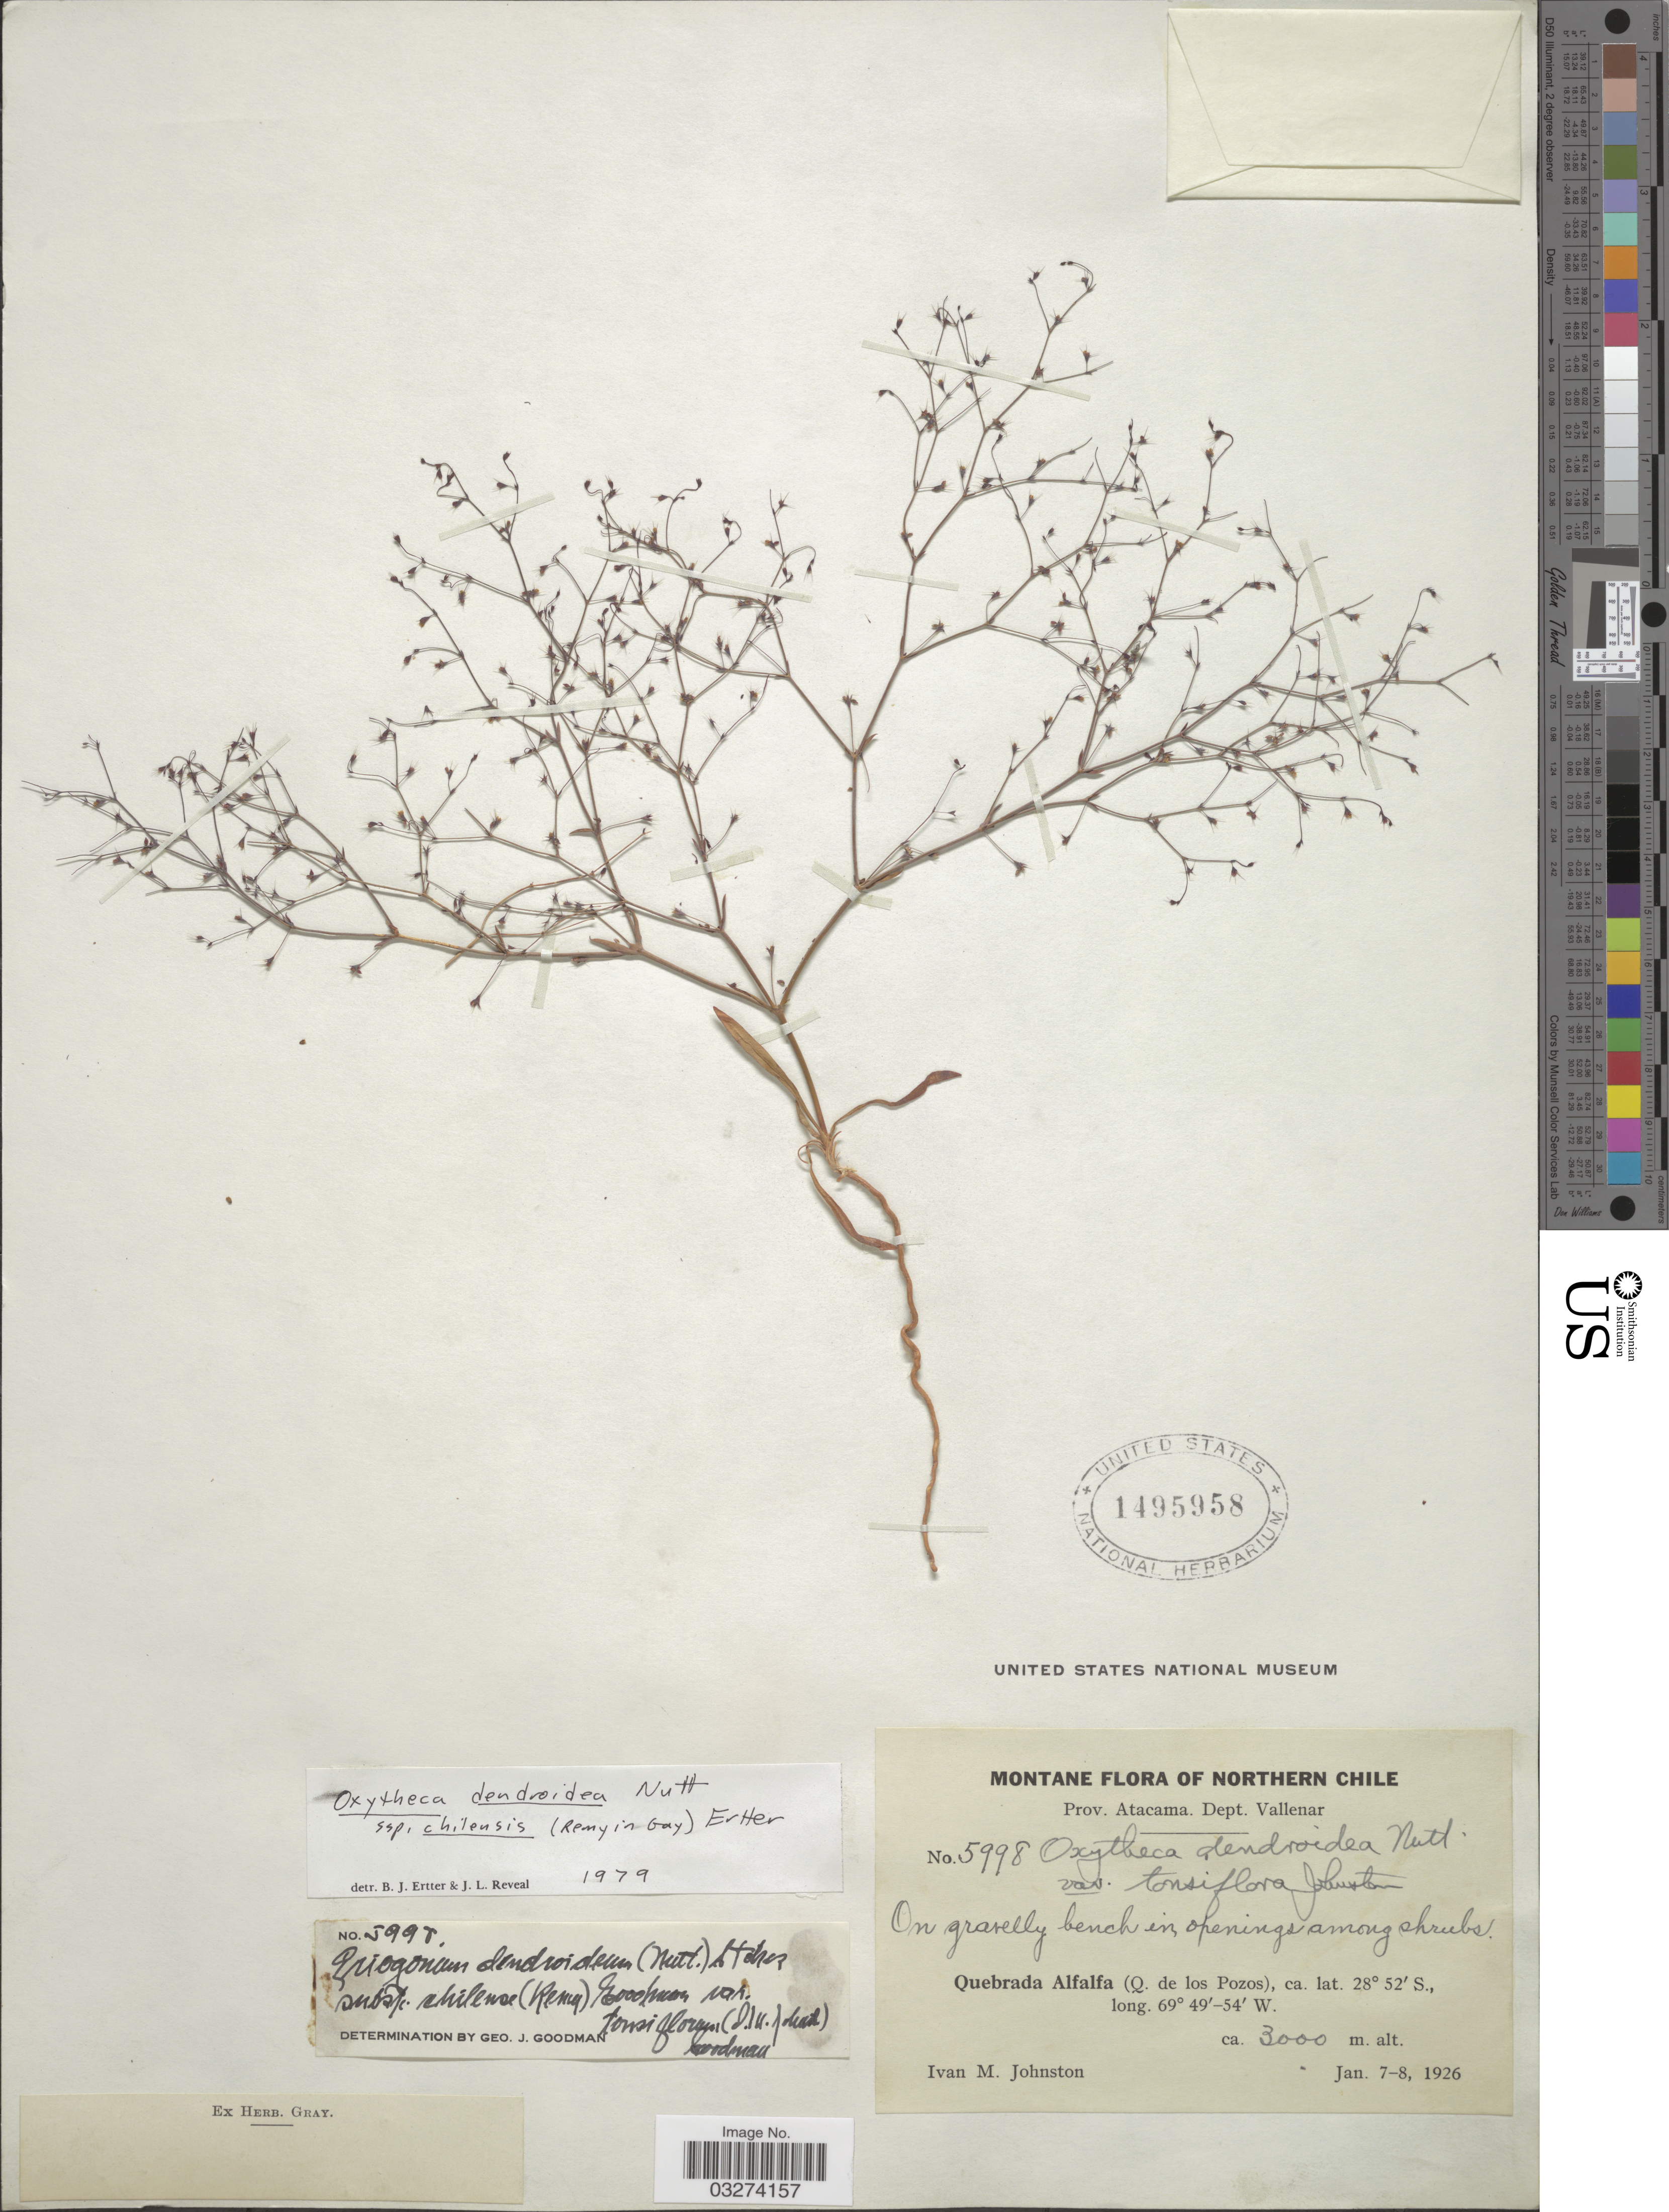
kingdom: Plantae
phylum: Tracheophyta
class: Magnoliopsida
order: Caryophyllales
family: Polygonaceae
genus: Oxytheca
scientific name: Oxytheca dendroidea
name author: Nutt.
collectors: I.M. Johnston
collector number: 5998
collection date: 1926-01-07/1926-01-08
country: Chile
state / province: Atacama (III)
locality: Northern Chile. Dept. Vallenar. Quebrada Alfalfa (Q. de los Pozos).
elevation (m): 3000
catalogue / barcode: US 1495958